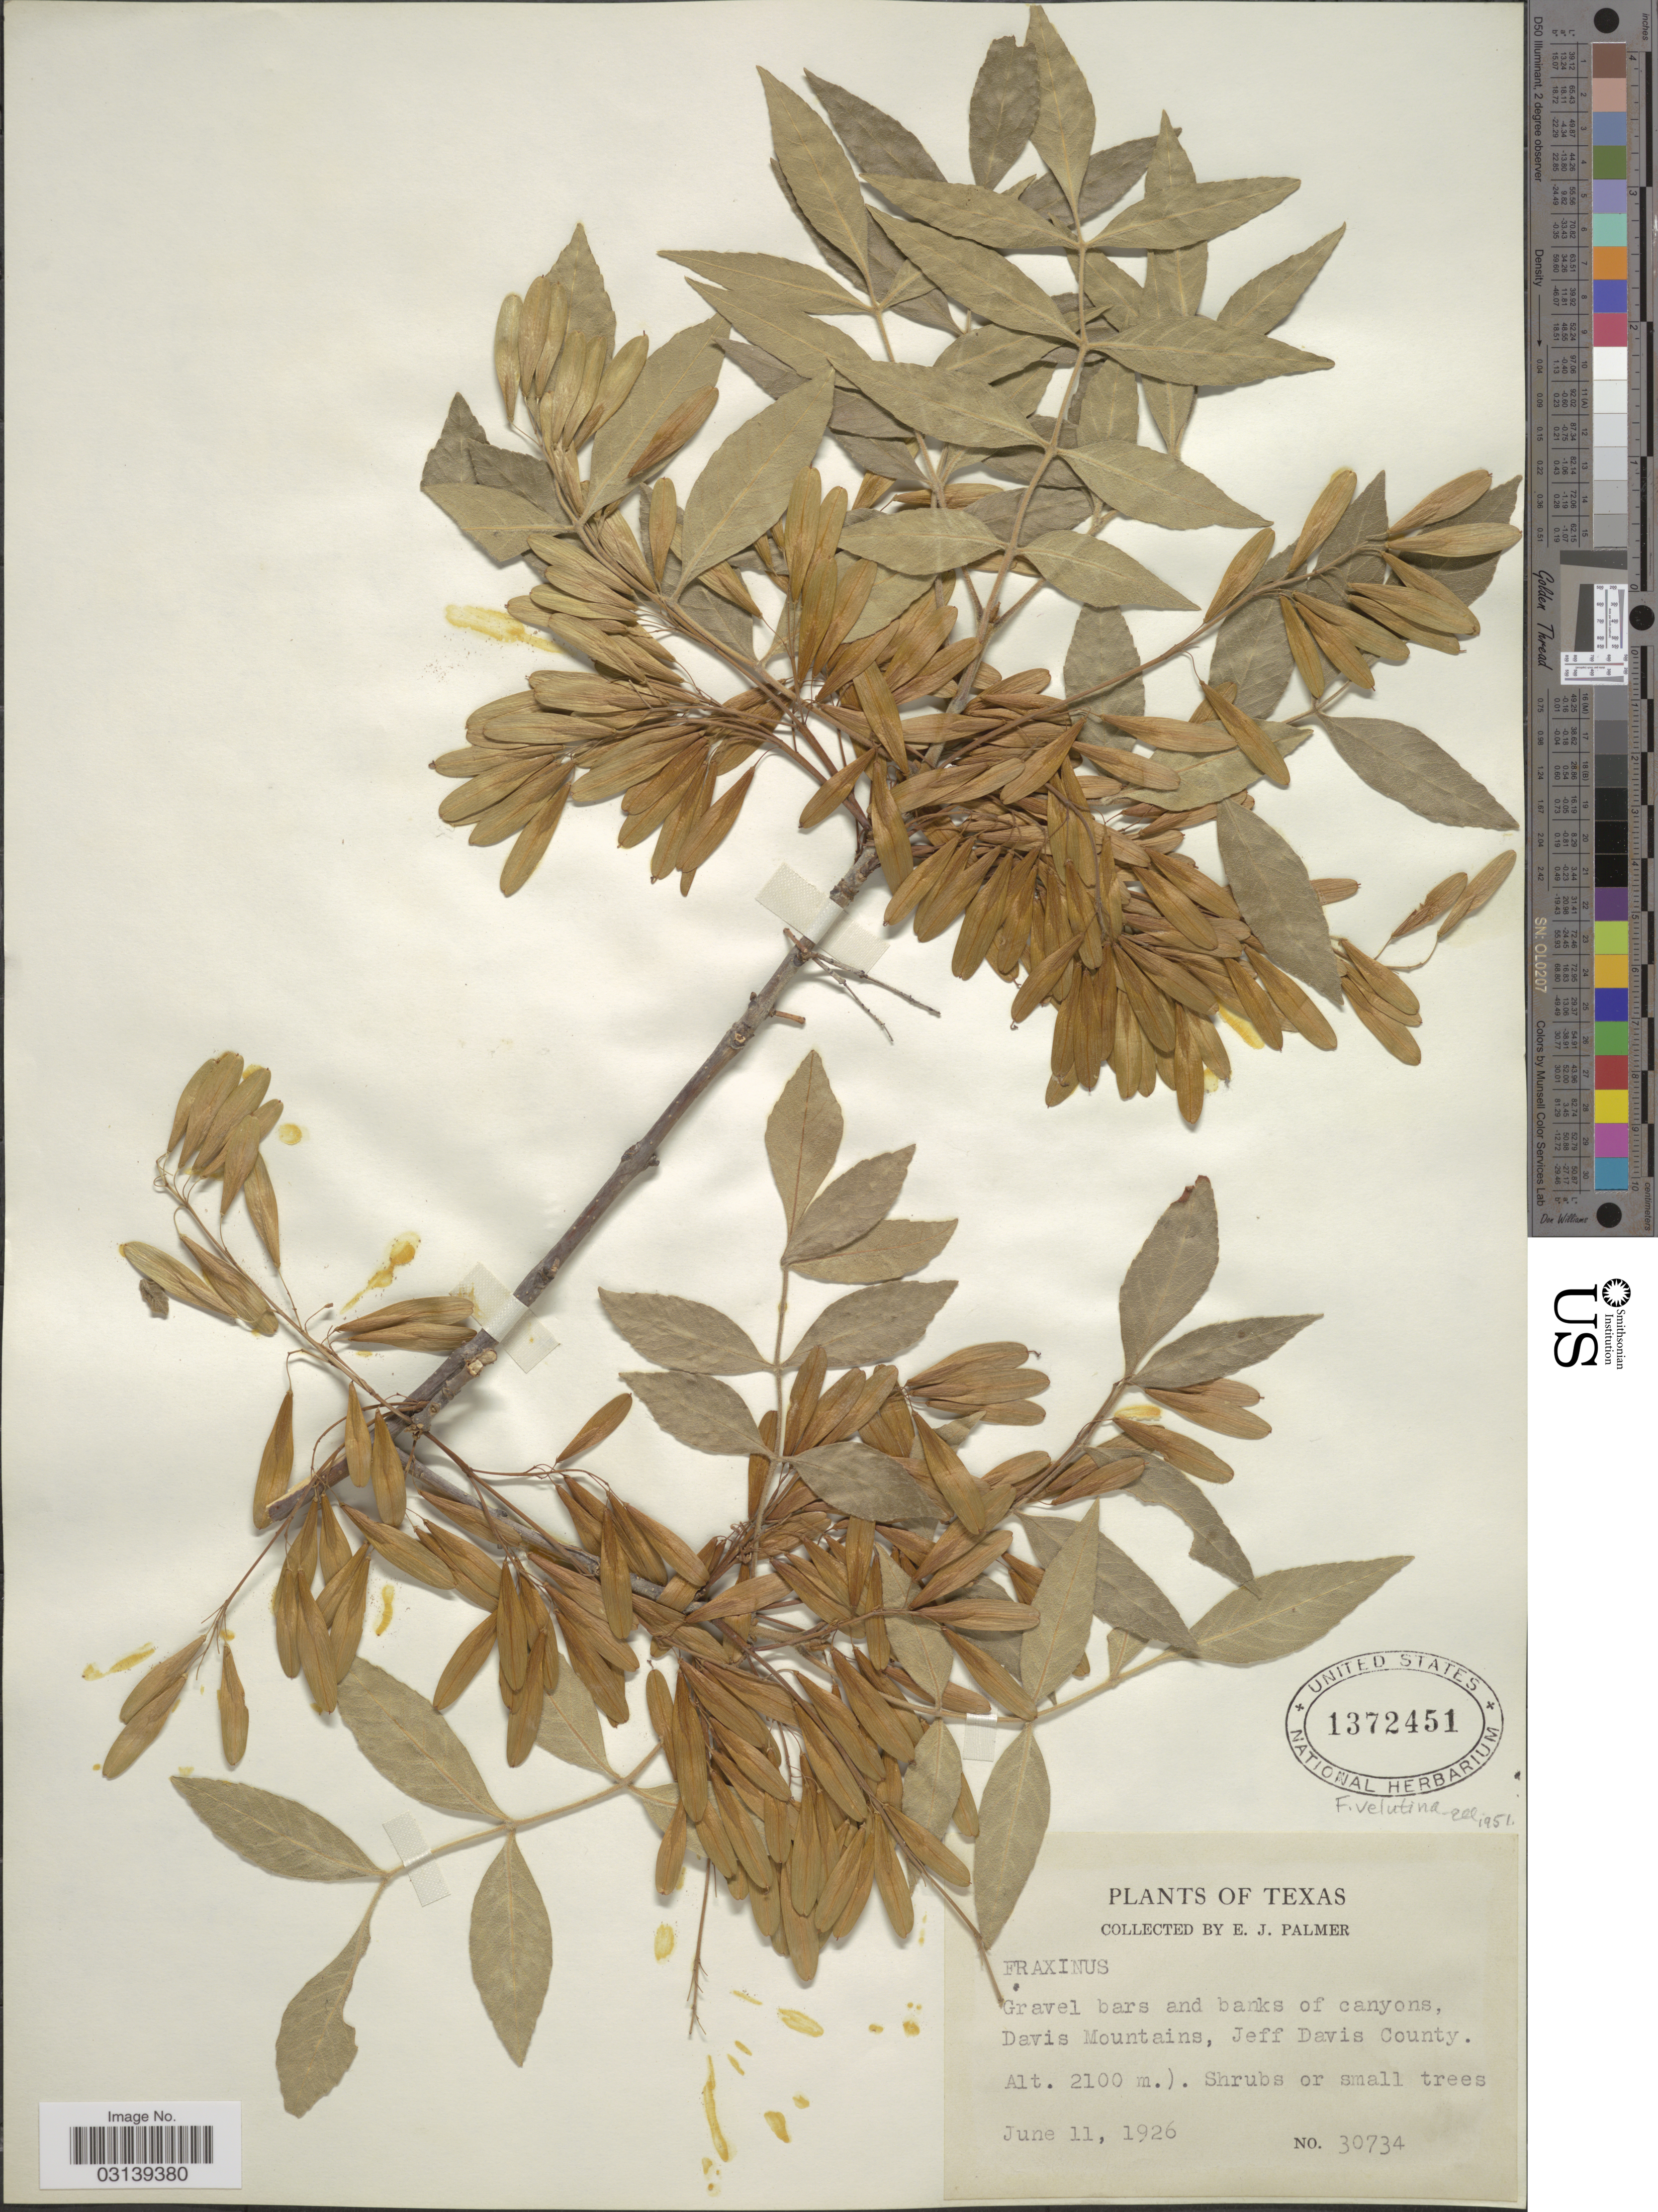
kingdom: Plantae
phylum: Tracheophyta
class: Magnoliopsida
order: Lamiales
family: Oleaceae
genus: Fraxinus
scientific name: Fraxinus velutina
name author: Torr.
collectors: E. J. Palmer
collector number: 30734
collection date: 1926-06-11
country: United States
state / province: Texas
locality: Gravel bars and banks of canyons, Davis Mountains, Jeff Davis County.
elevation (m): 2100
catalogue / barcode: US 1372451